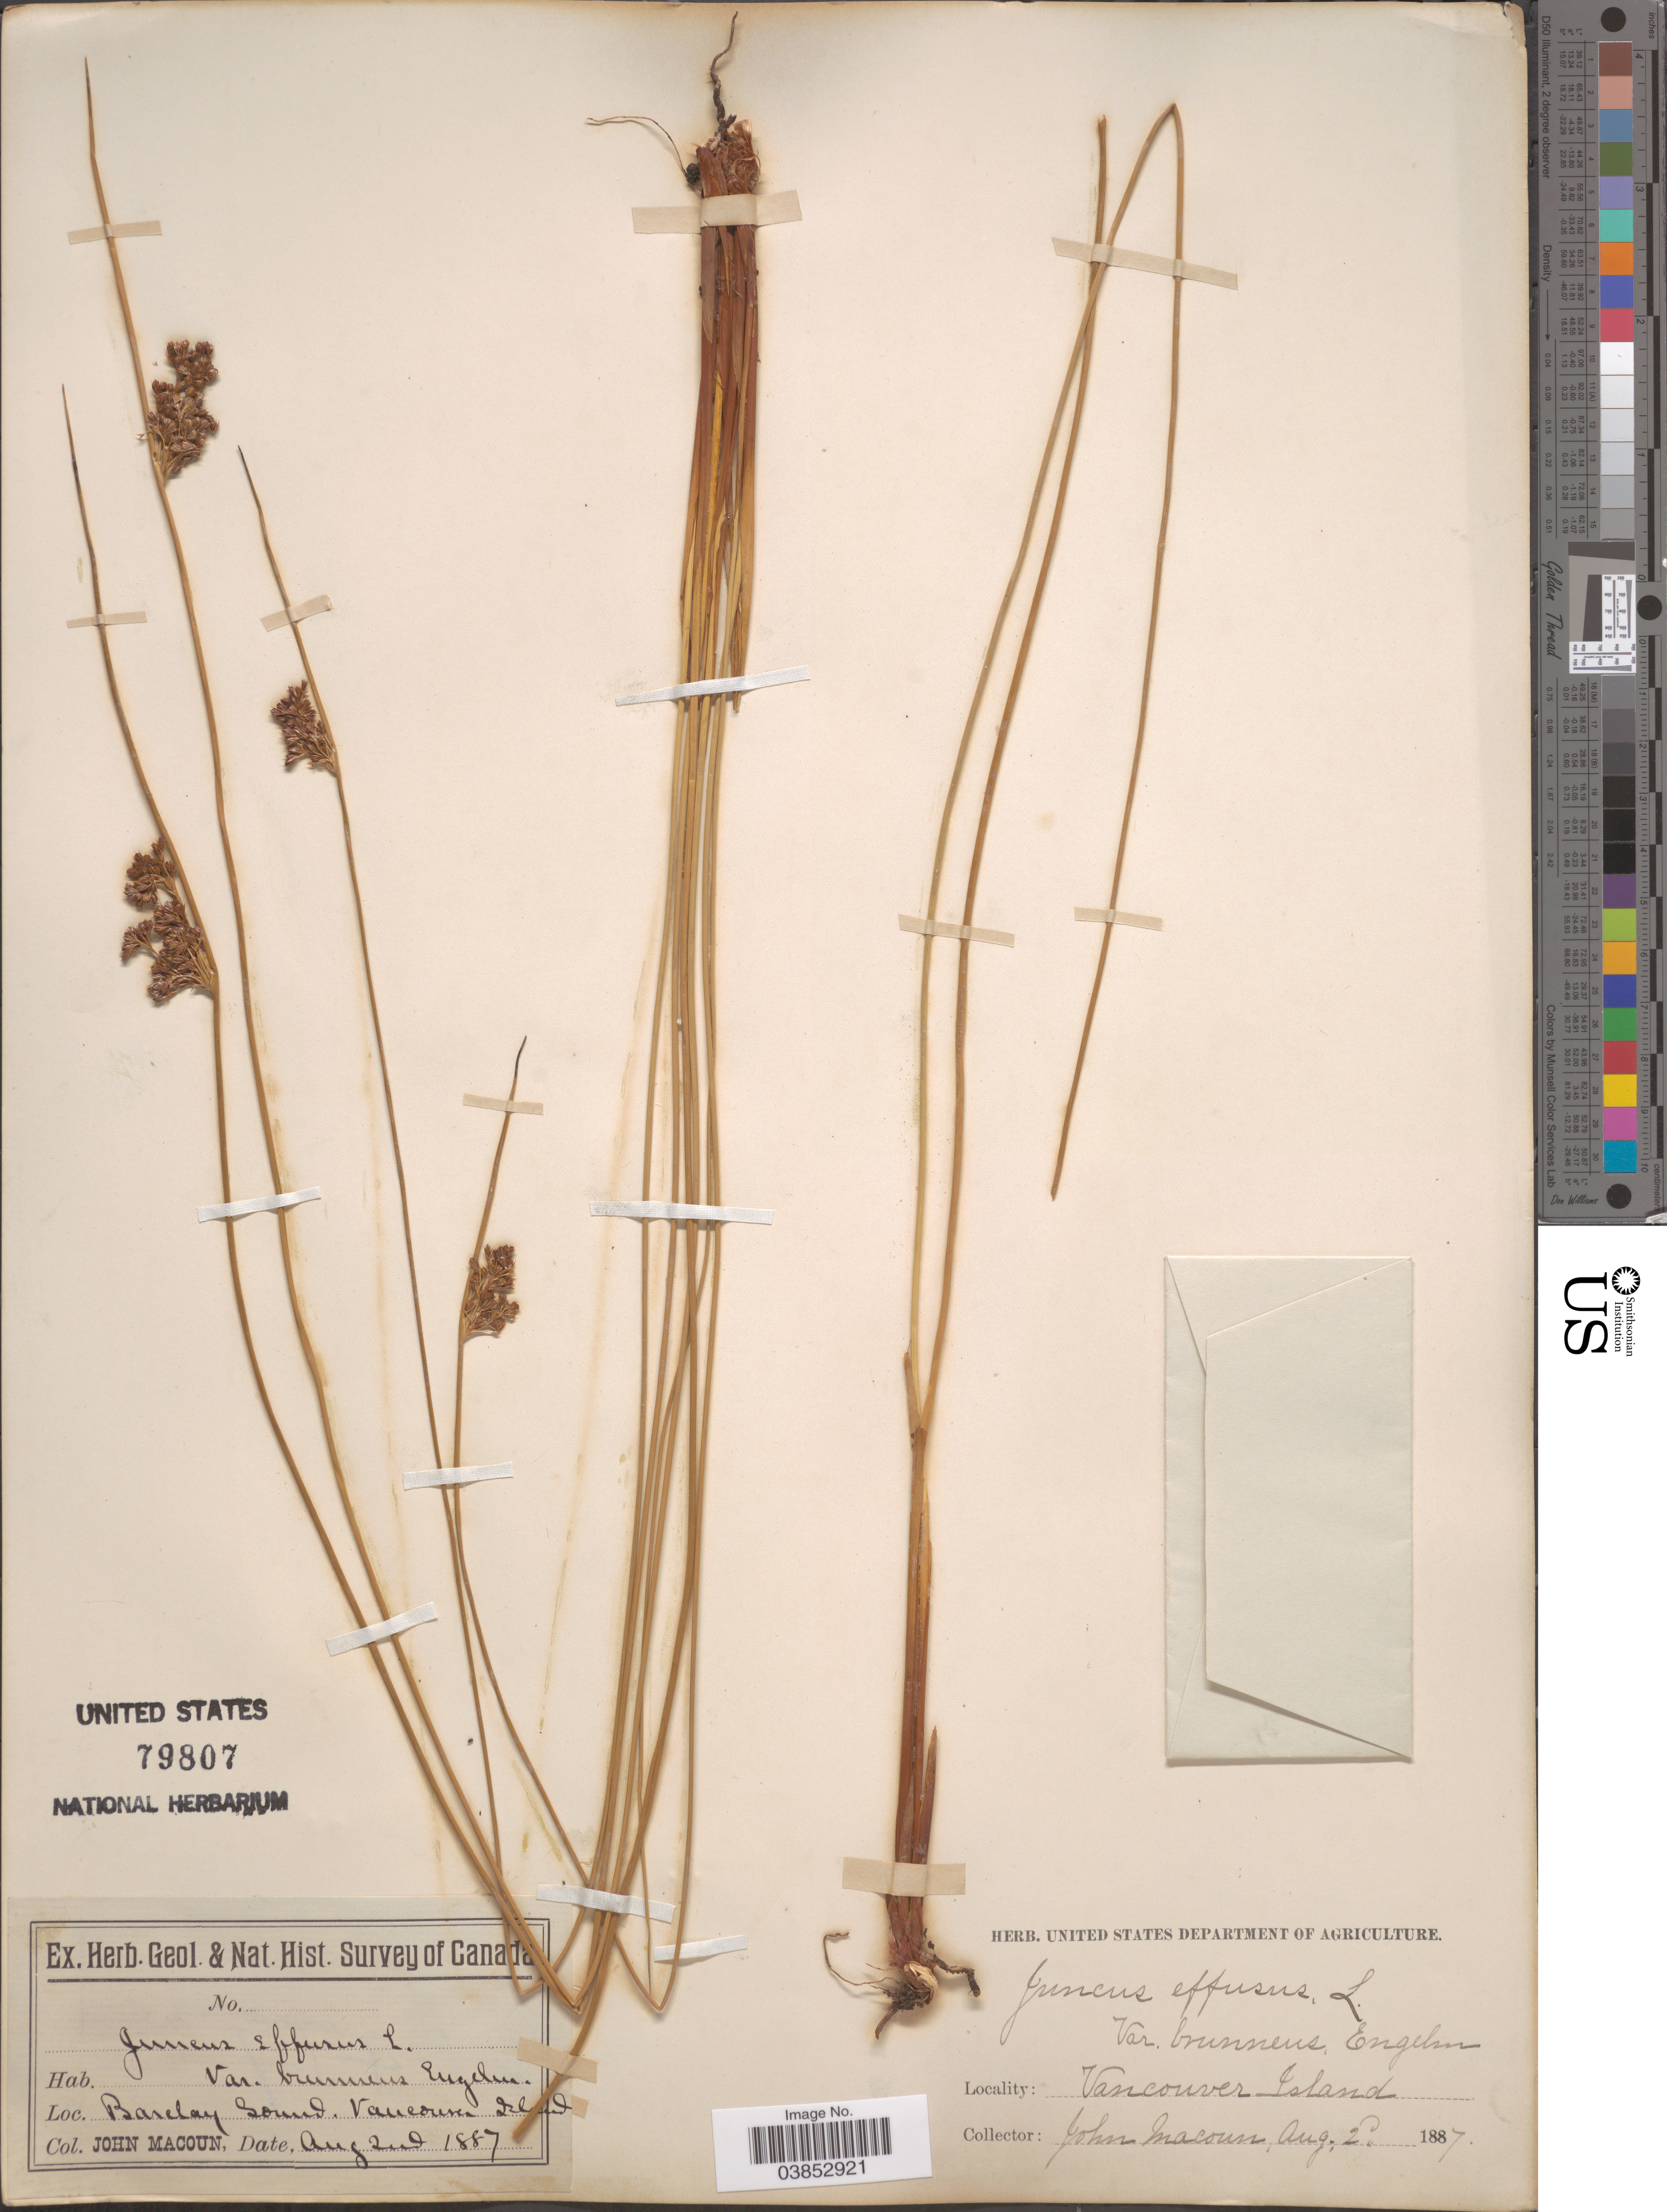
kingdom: Plantae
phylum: Tracheophyta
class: Liliopsida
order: Poales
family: Juncaceae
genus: Juncus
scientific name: Juncus effusus var. brunneus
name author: Engelm.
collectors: J. Macoun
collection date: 1887-08-02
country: Canada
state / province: British Columbia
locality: Vancouver Island. Barclay Sound.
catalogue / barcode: US 79807